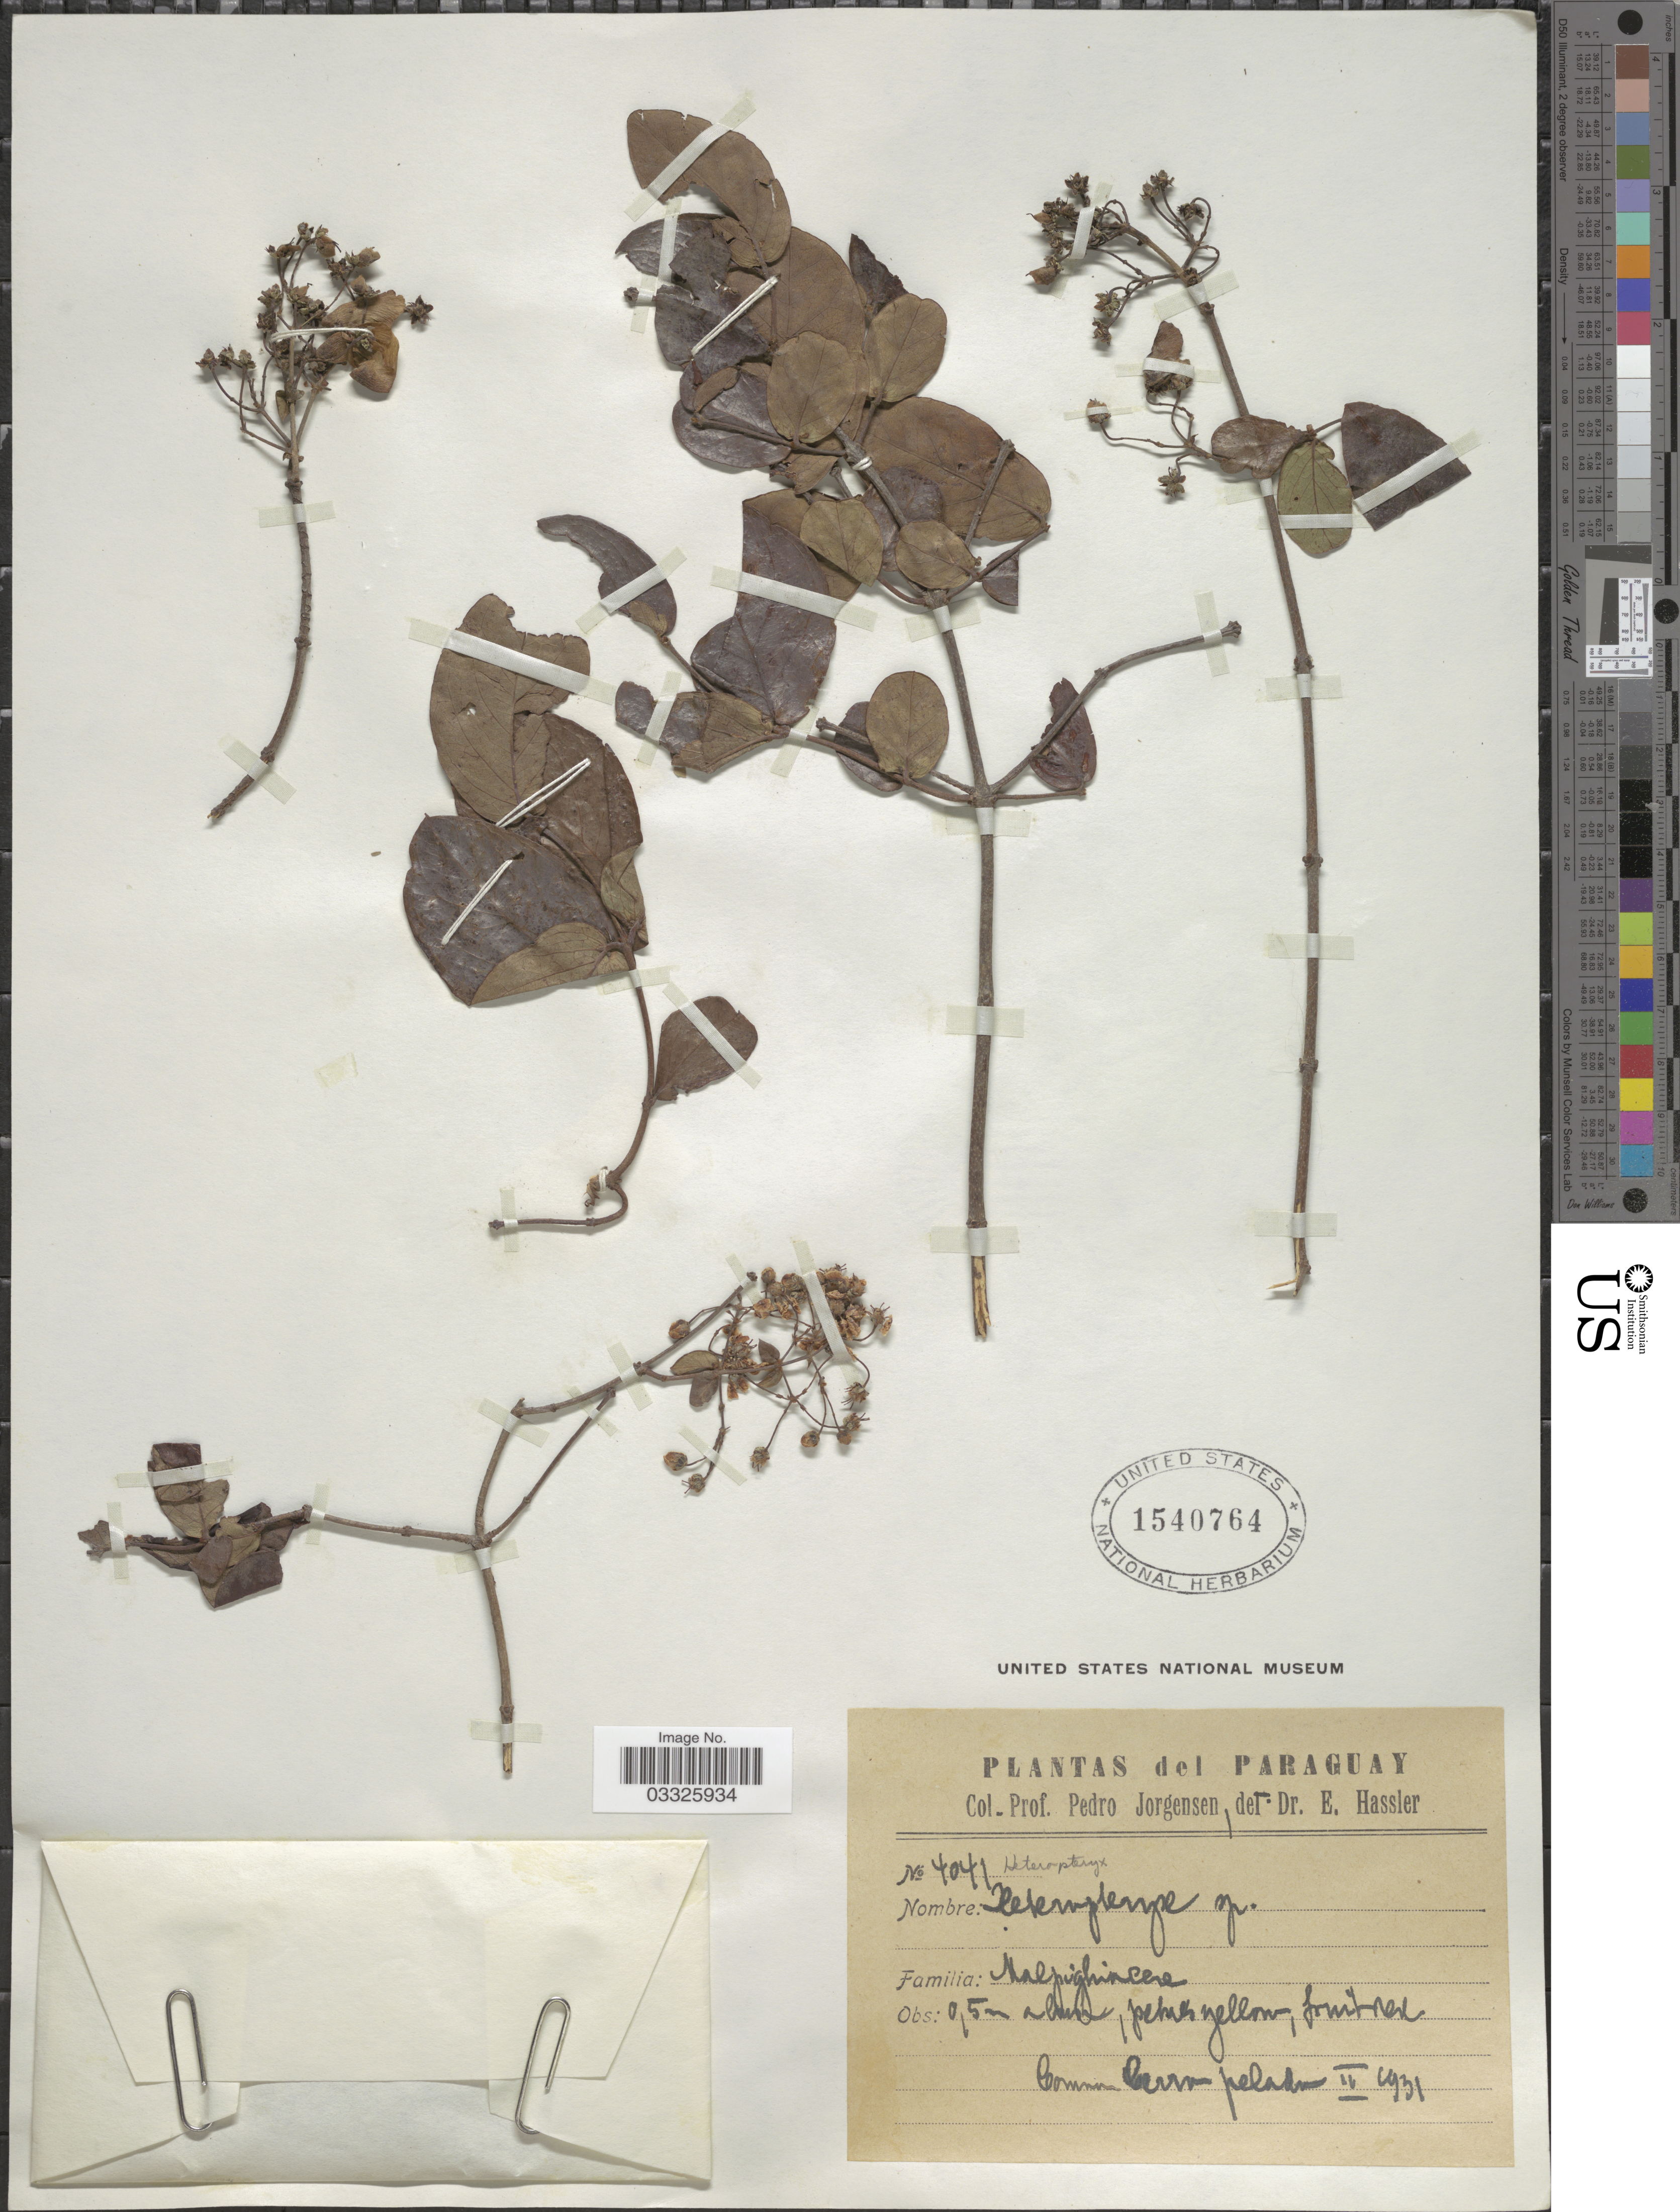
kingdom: Plantae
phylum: Tracheophyta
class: Magnoliopsida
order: Malpighiales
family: Malpighiaceae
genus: Heteropterys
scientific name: Heteropterys hypericifolia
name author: A. Juss.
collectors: P. Jörgensen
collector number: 4041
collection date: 1931-02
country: Paraguay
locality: Cerro Pelado.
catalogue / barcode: US 1540764